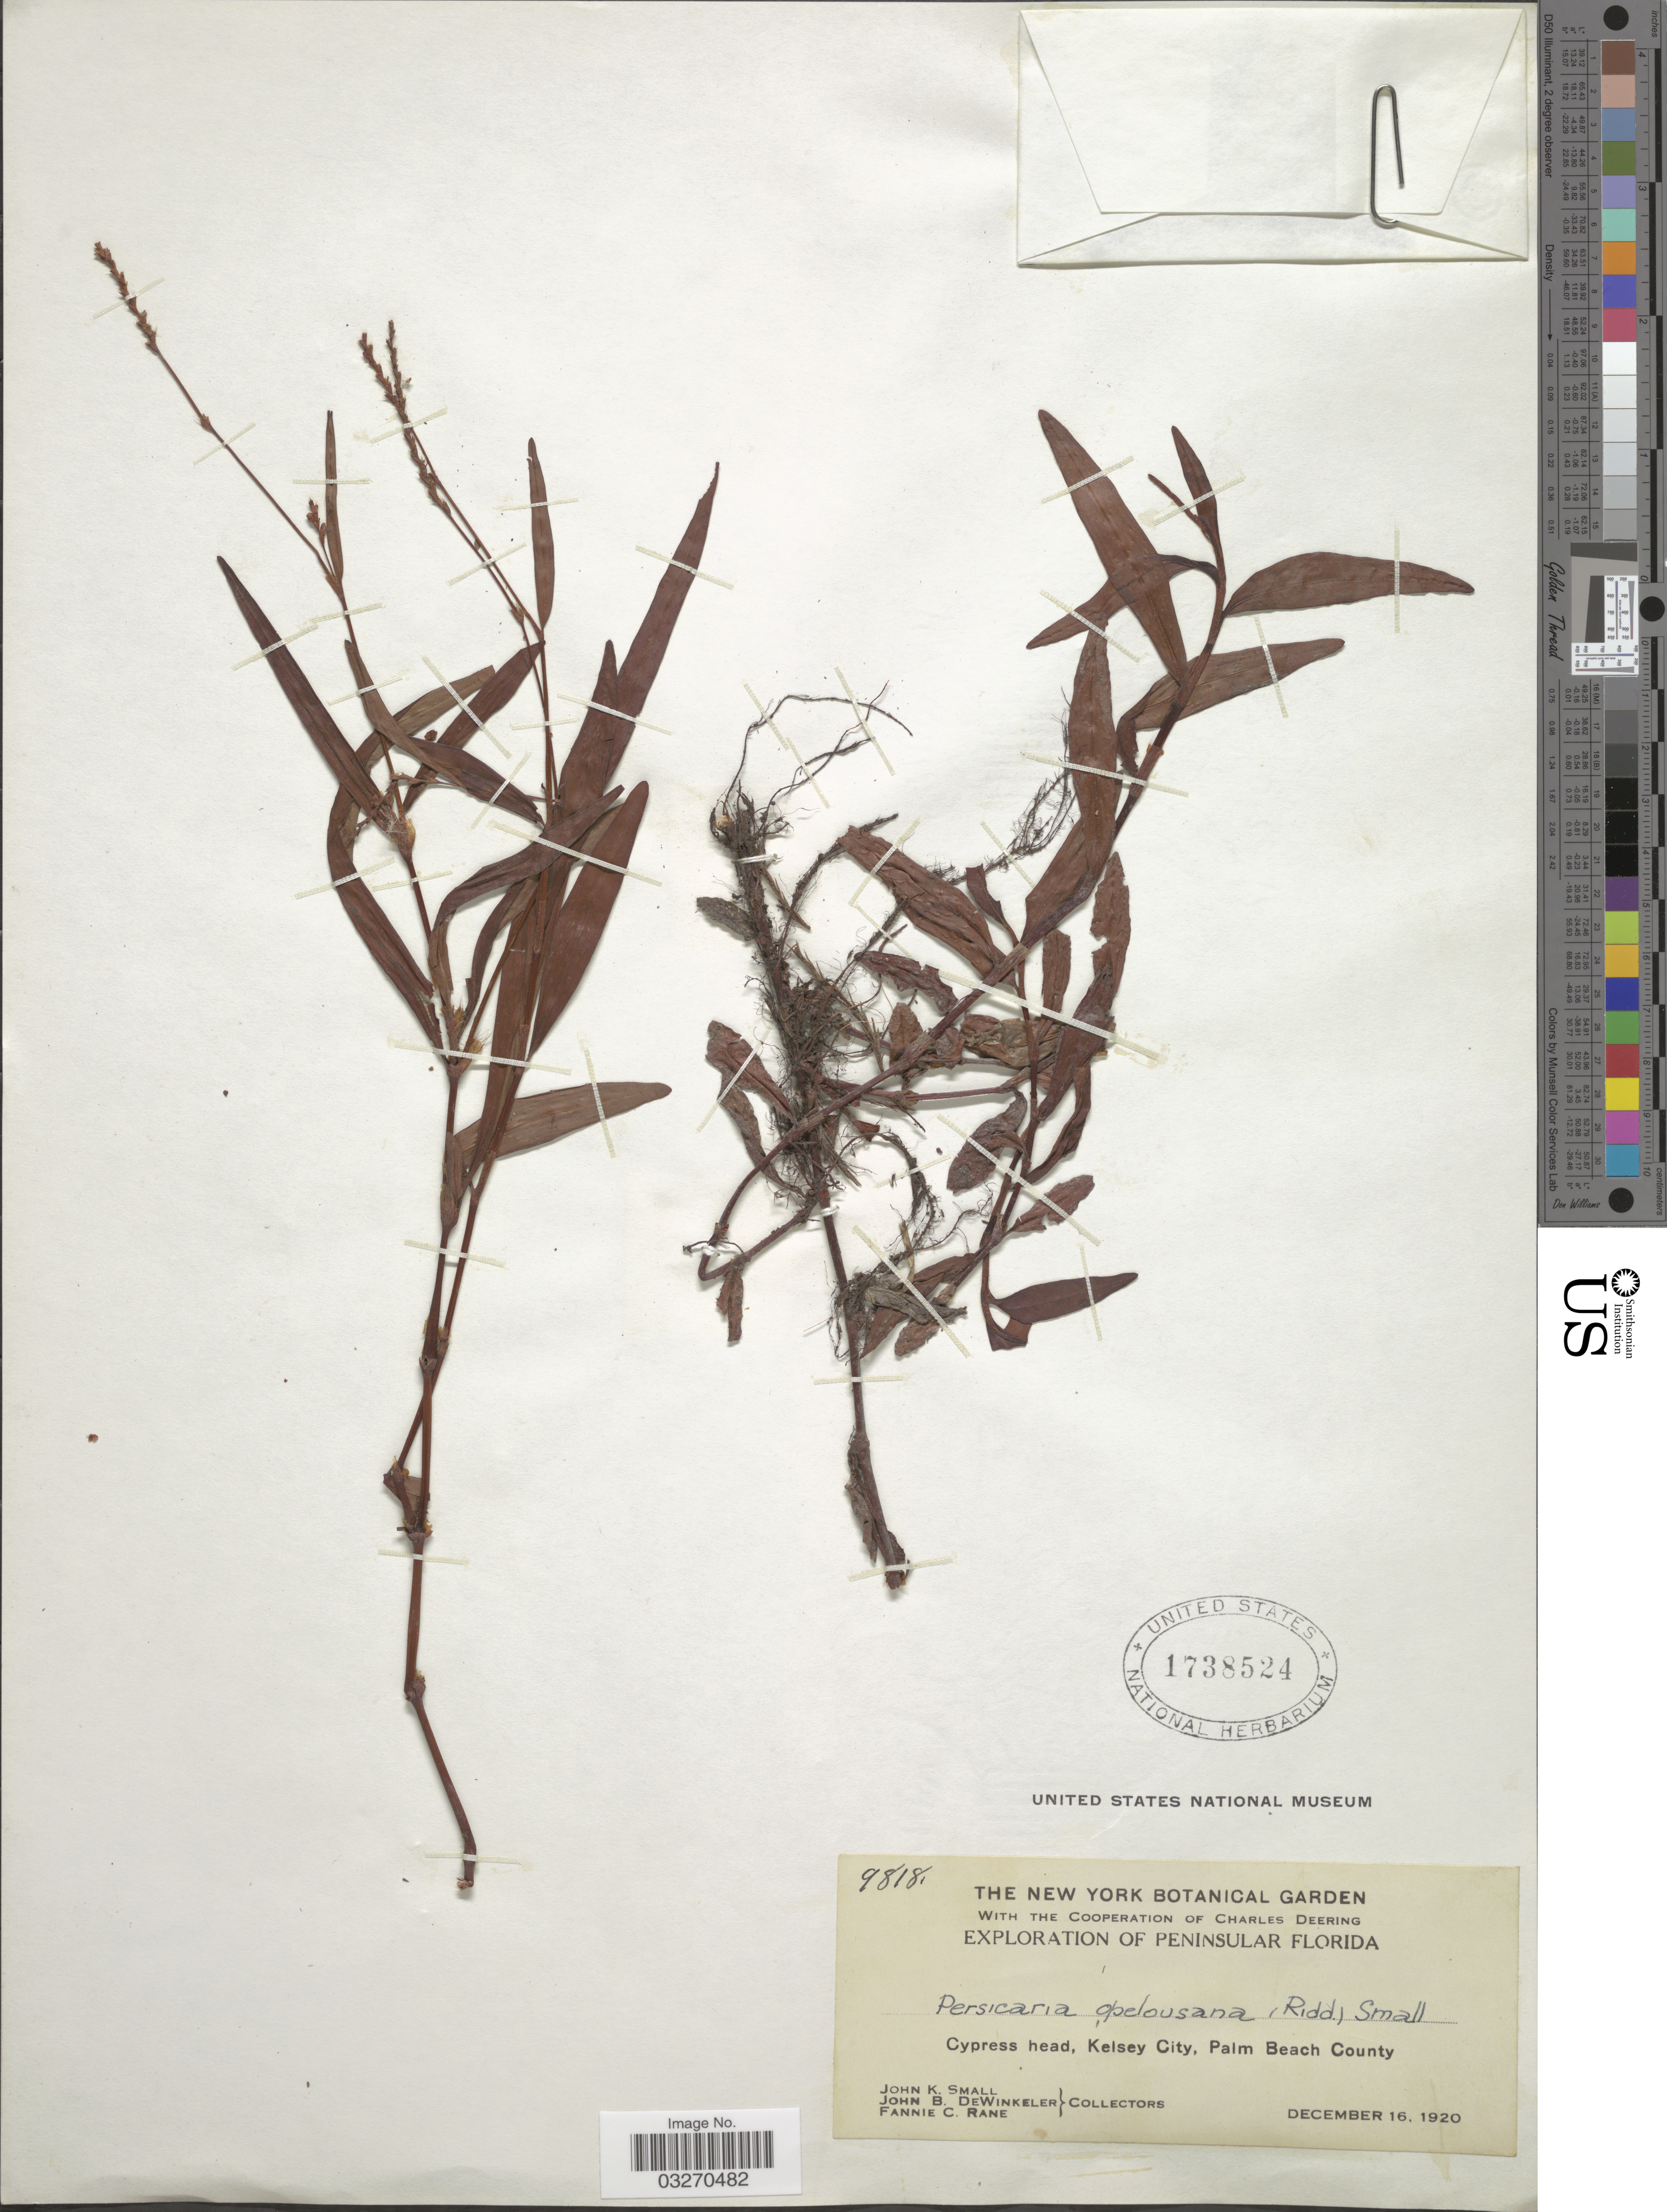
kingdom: Plantae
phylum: Tracheophyta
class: Magnoliopsida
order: Caryophyllales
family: Polygonaceae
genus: Persicaria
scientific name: Persicaria hydropiperoides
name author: (Michx.) Small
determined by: Atha, D. E.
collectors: J. K. Small, J. B. Dewinkeler & F. Rane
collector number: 9818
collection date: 1920-12-16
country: United States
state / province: Florida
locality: Cypress head, Kelsey City, Palm Beach County.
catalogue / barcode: US 1738524